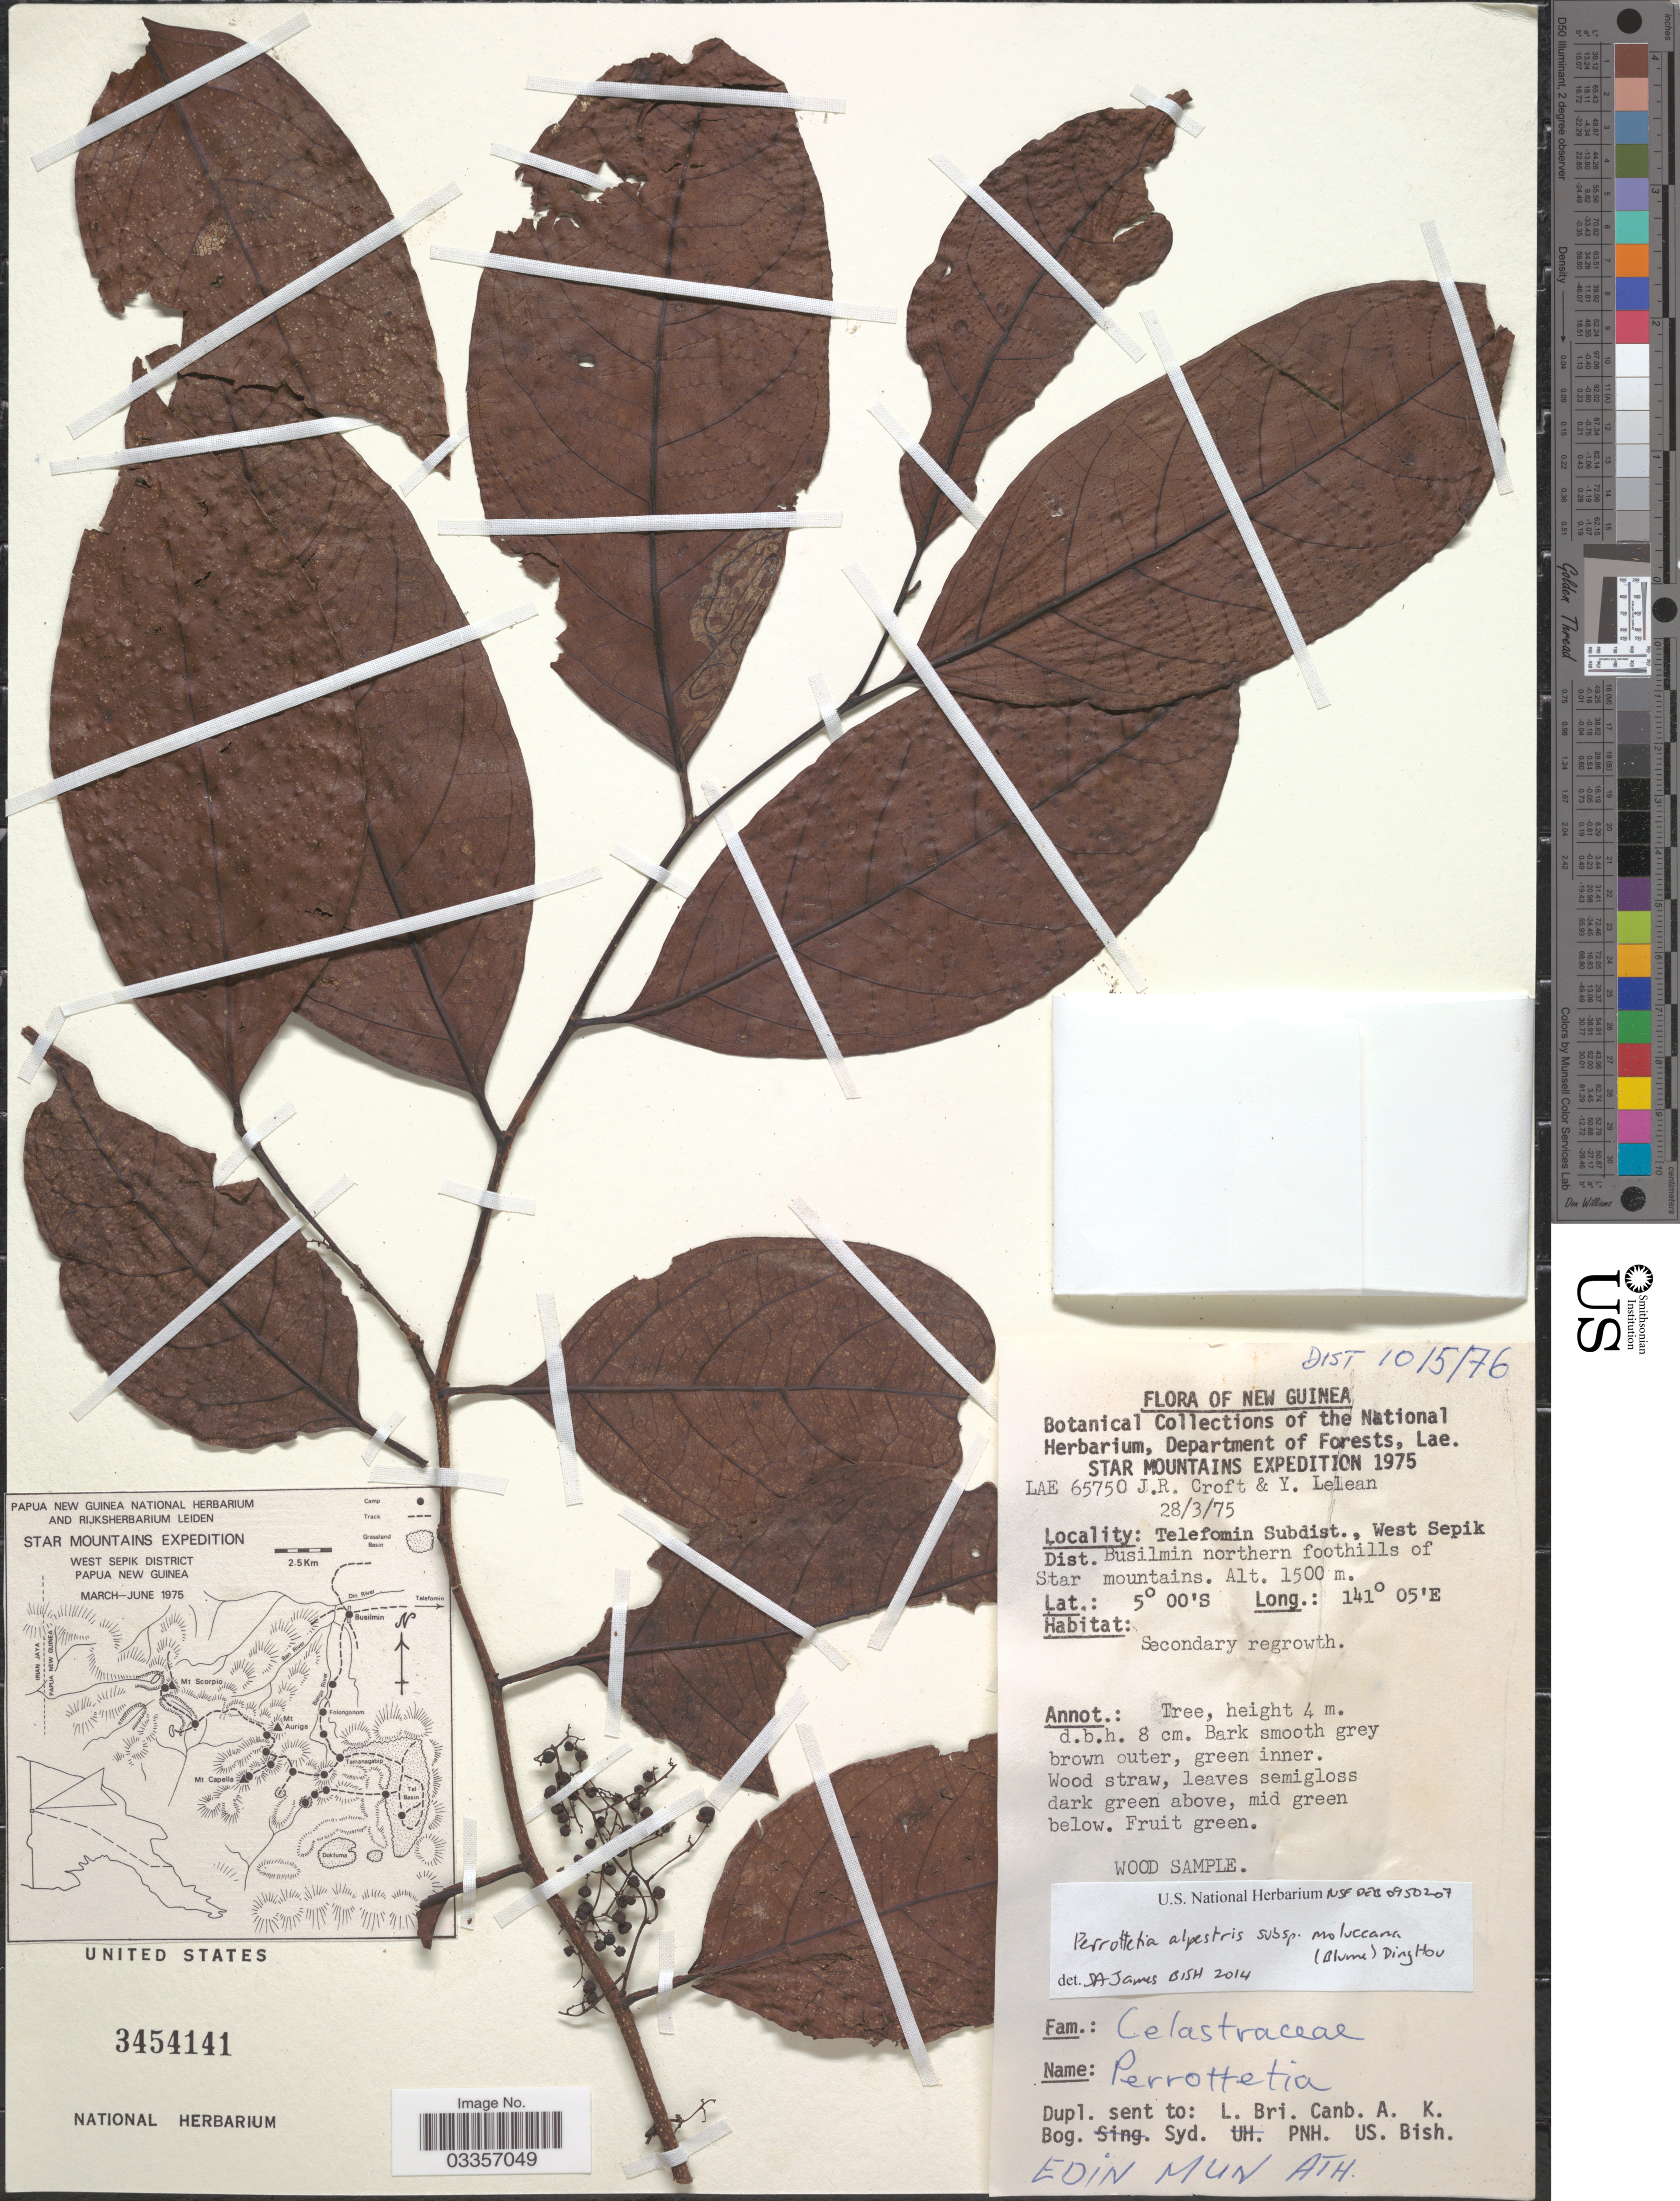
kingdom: Plantae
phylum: Tracheophyta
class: Magnoliopsida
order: Huerteales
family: Dipentodontaceae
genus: Perrottetia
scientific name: Perrottetia alpestris subsp. moluccana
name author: (Blume) Ding Hou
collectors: J. R. Croft & Y. Lelean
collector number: LAE65750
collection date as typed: Transcribed d/m/y: 28/3/75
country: Papua New Guinea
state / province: Sandaun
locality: New Guinea, Star Mountains, Telefomin Subdist., West Sepik Dist. Busilmin northern foothills of Star Mountains.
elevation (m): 1500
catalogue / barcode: US 3454141